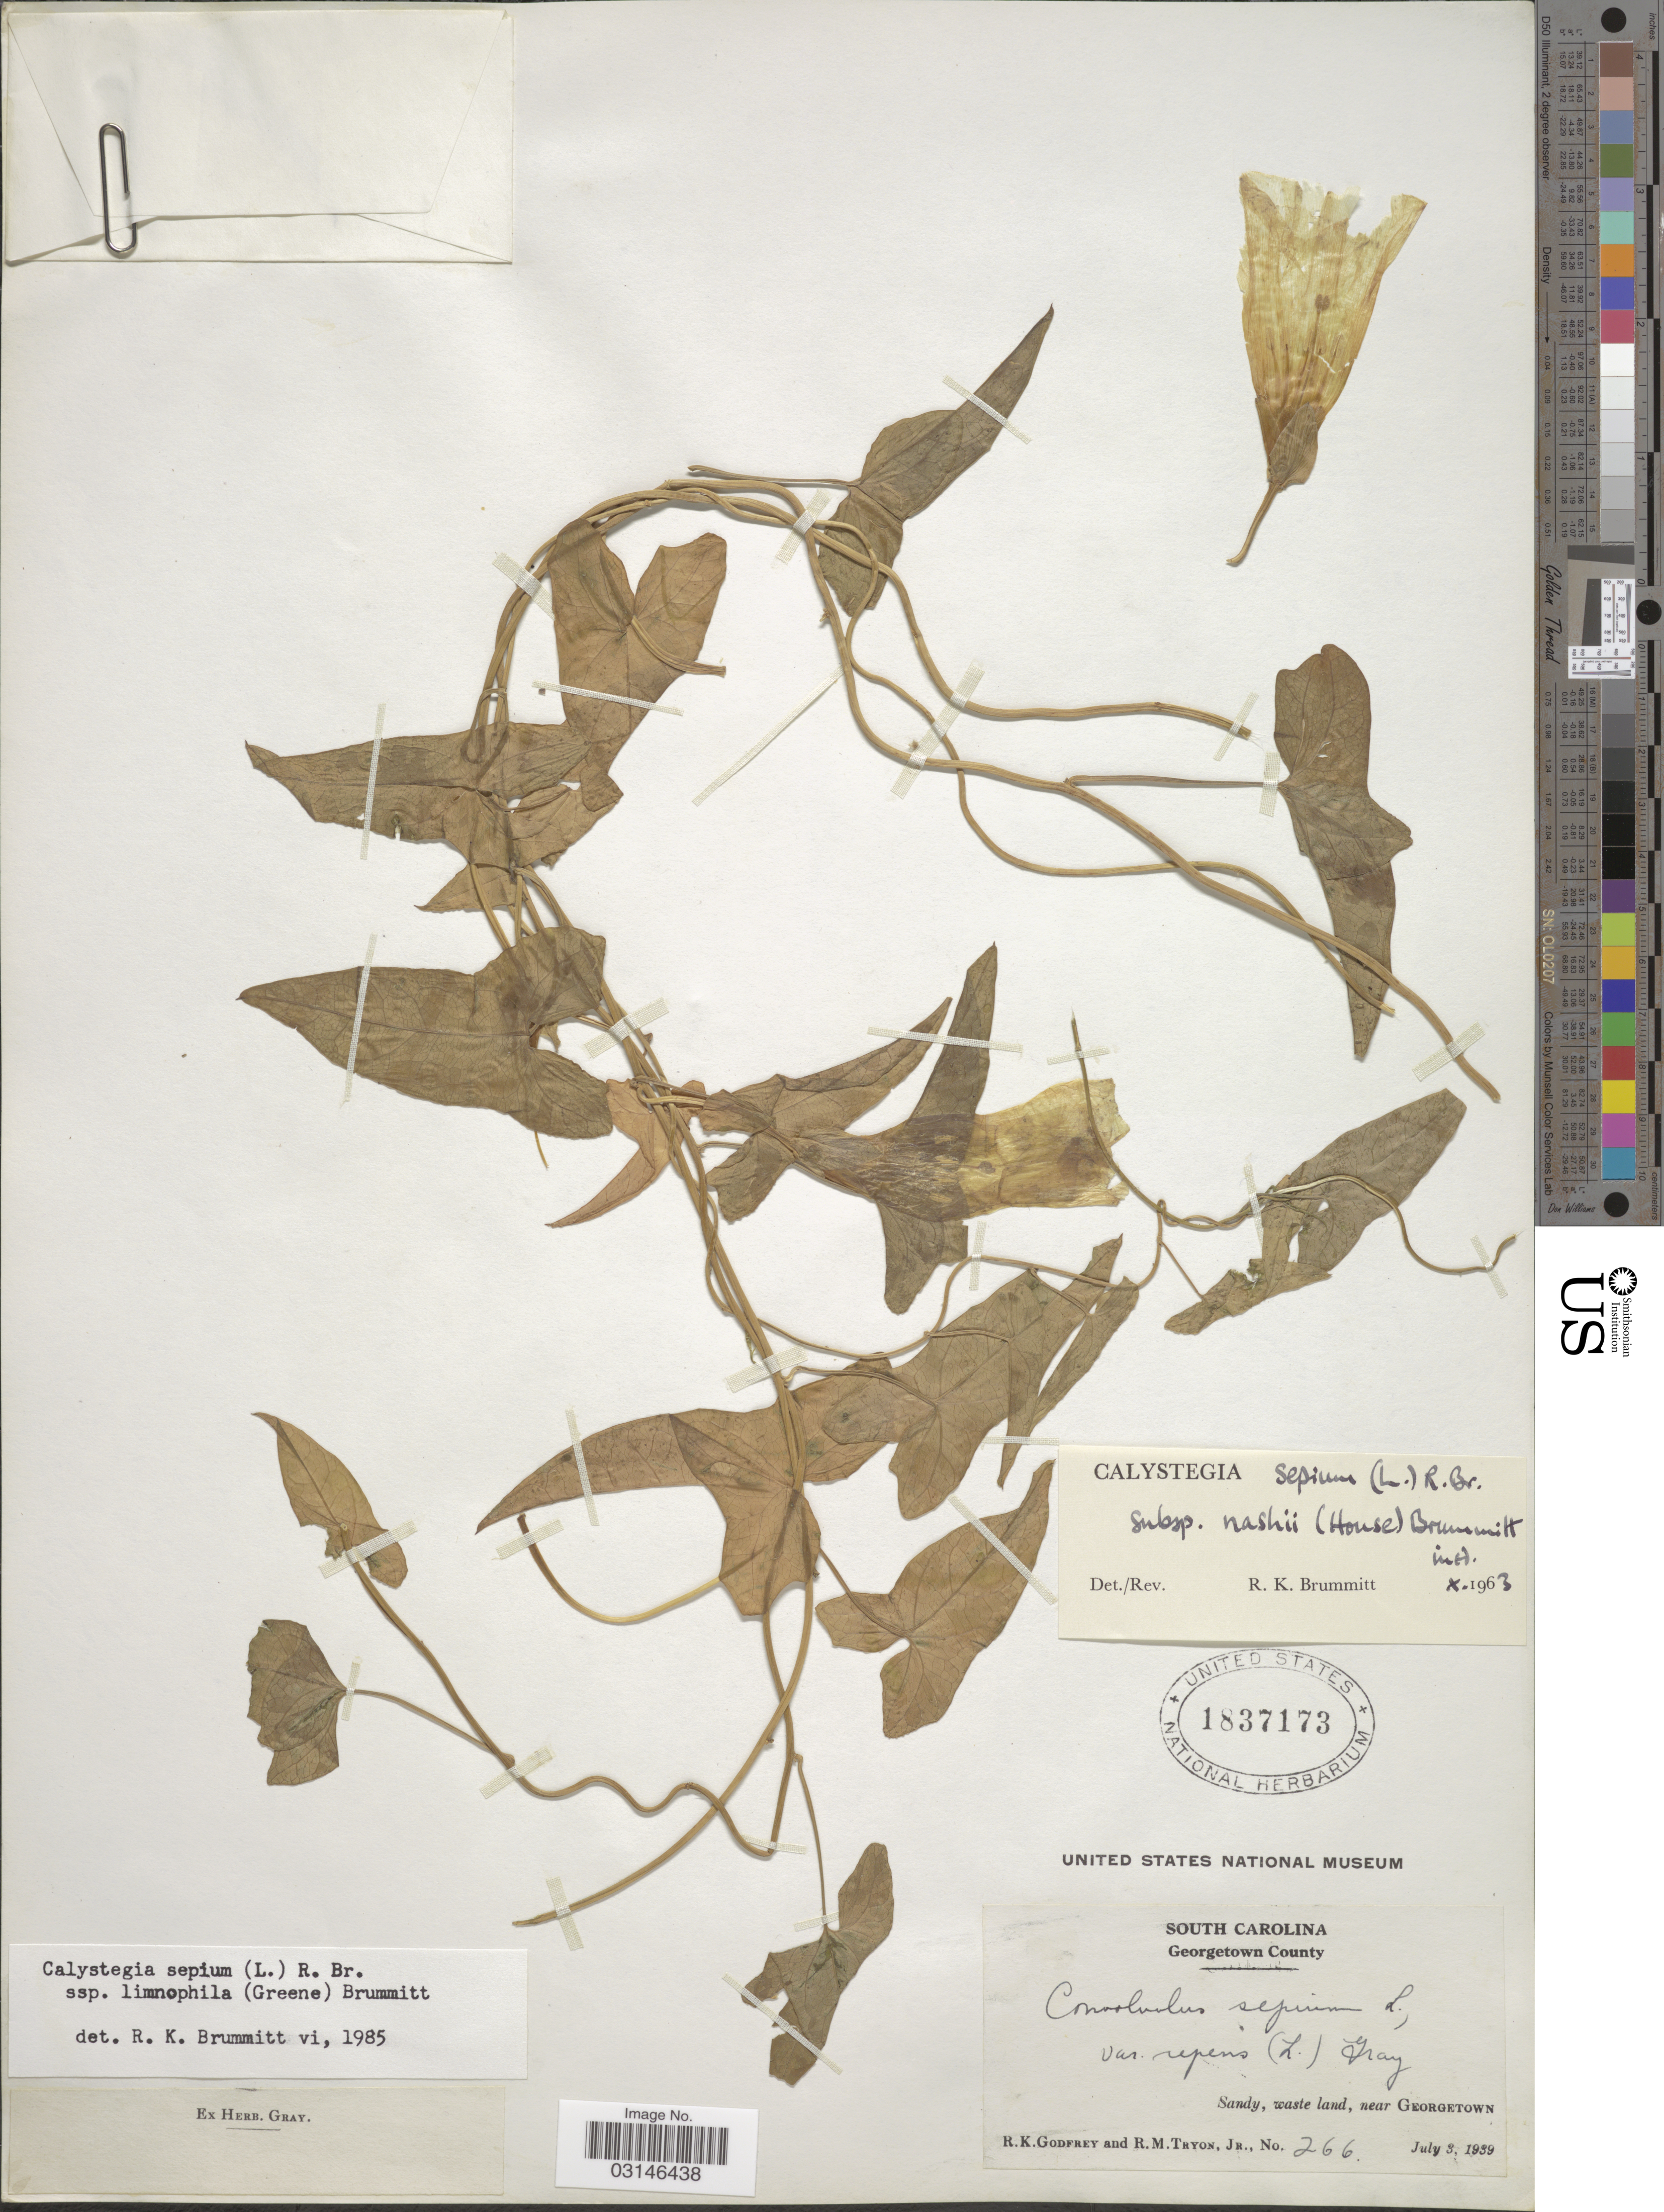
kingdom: Plantae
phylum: Tracheophyta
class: Magnoliopsida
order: Solanales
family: Convolvulaceae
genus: Calystegia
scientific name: Calystegia sepium subsp. limnophila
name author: (Greene) Brummitt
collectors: R. K. Godfrey & R. Tryon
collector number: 266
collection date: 1939-07-03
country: United States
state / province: South Carolina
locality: Georgetown County, Sandy, waste land, near Georgetown.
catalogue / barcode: US 1837173